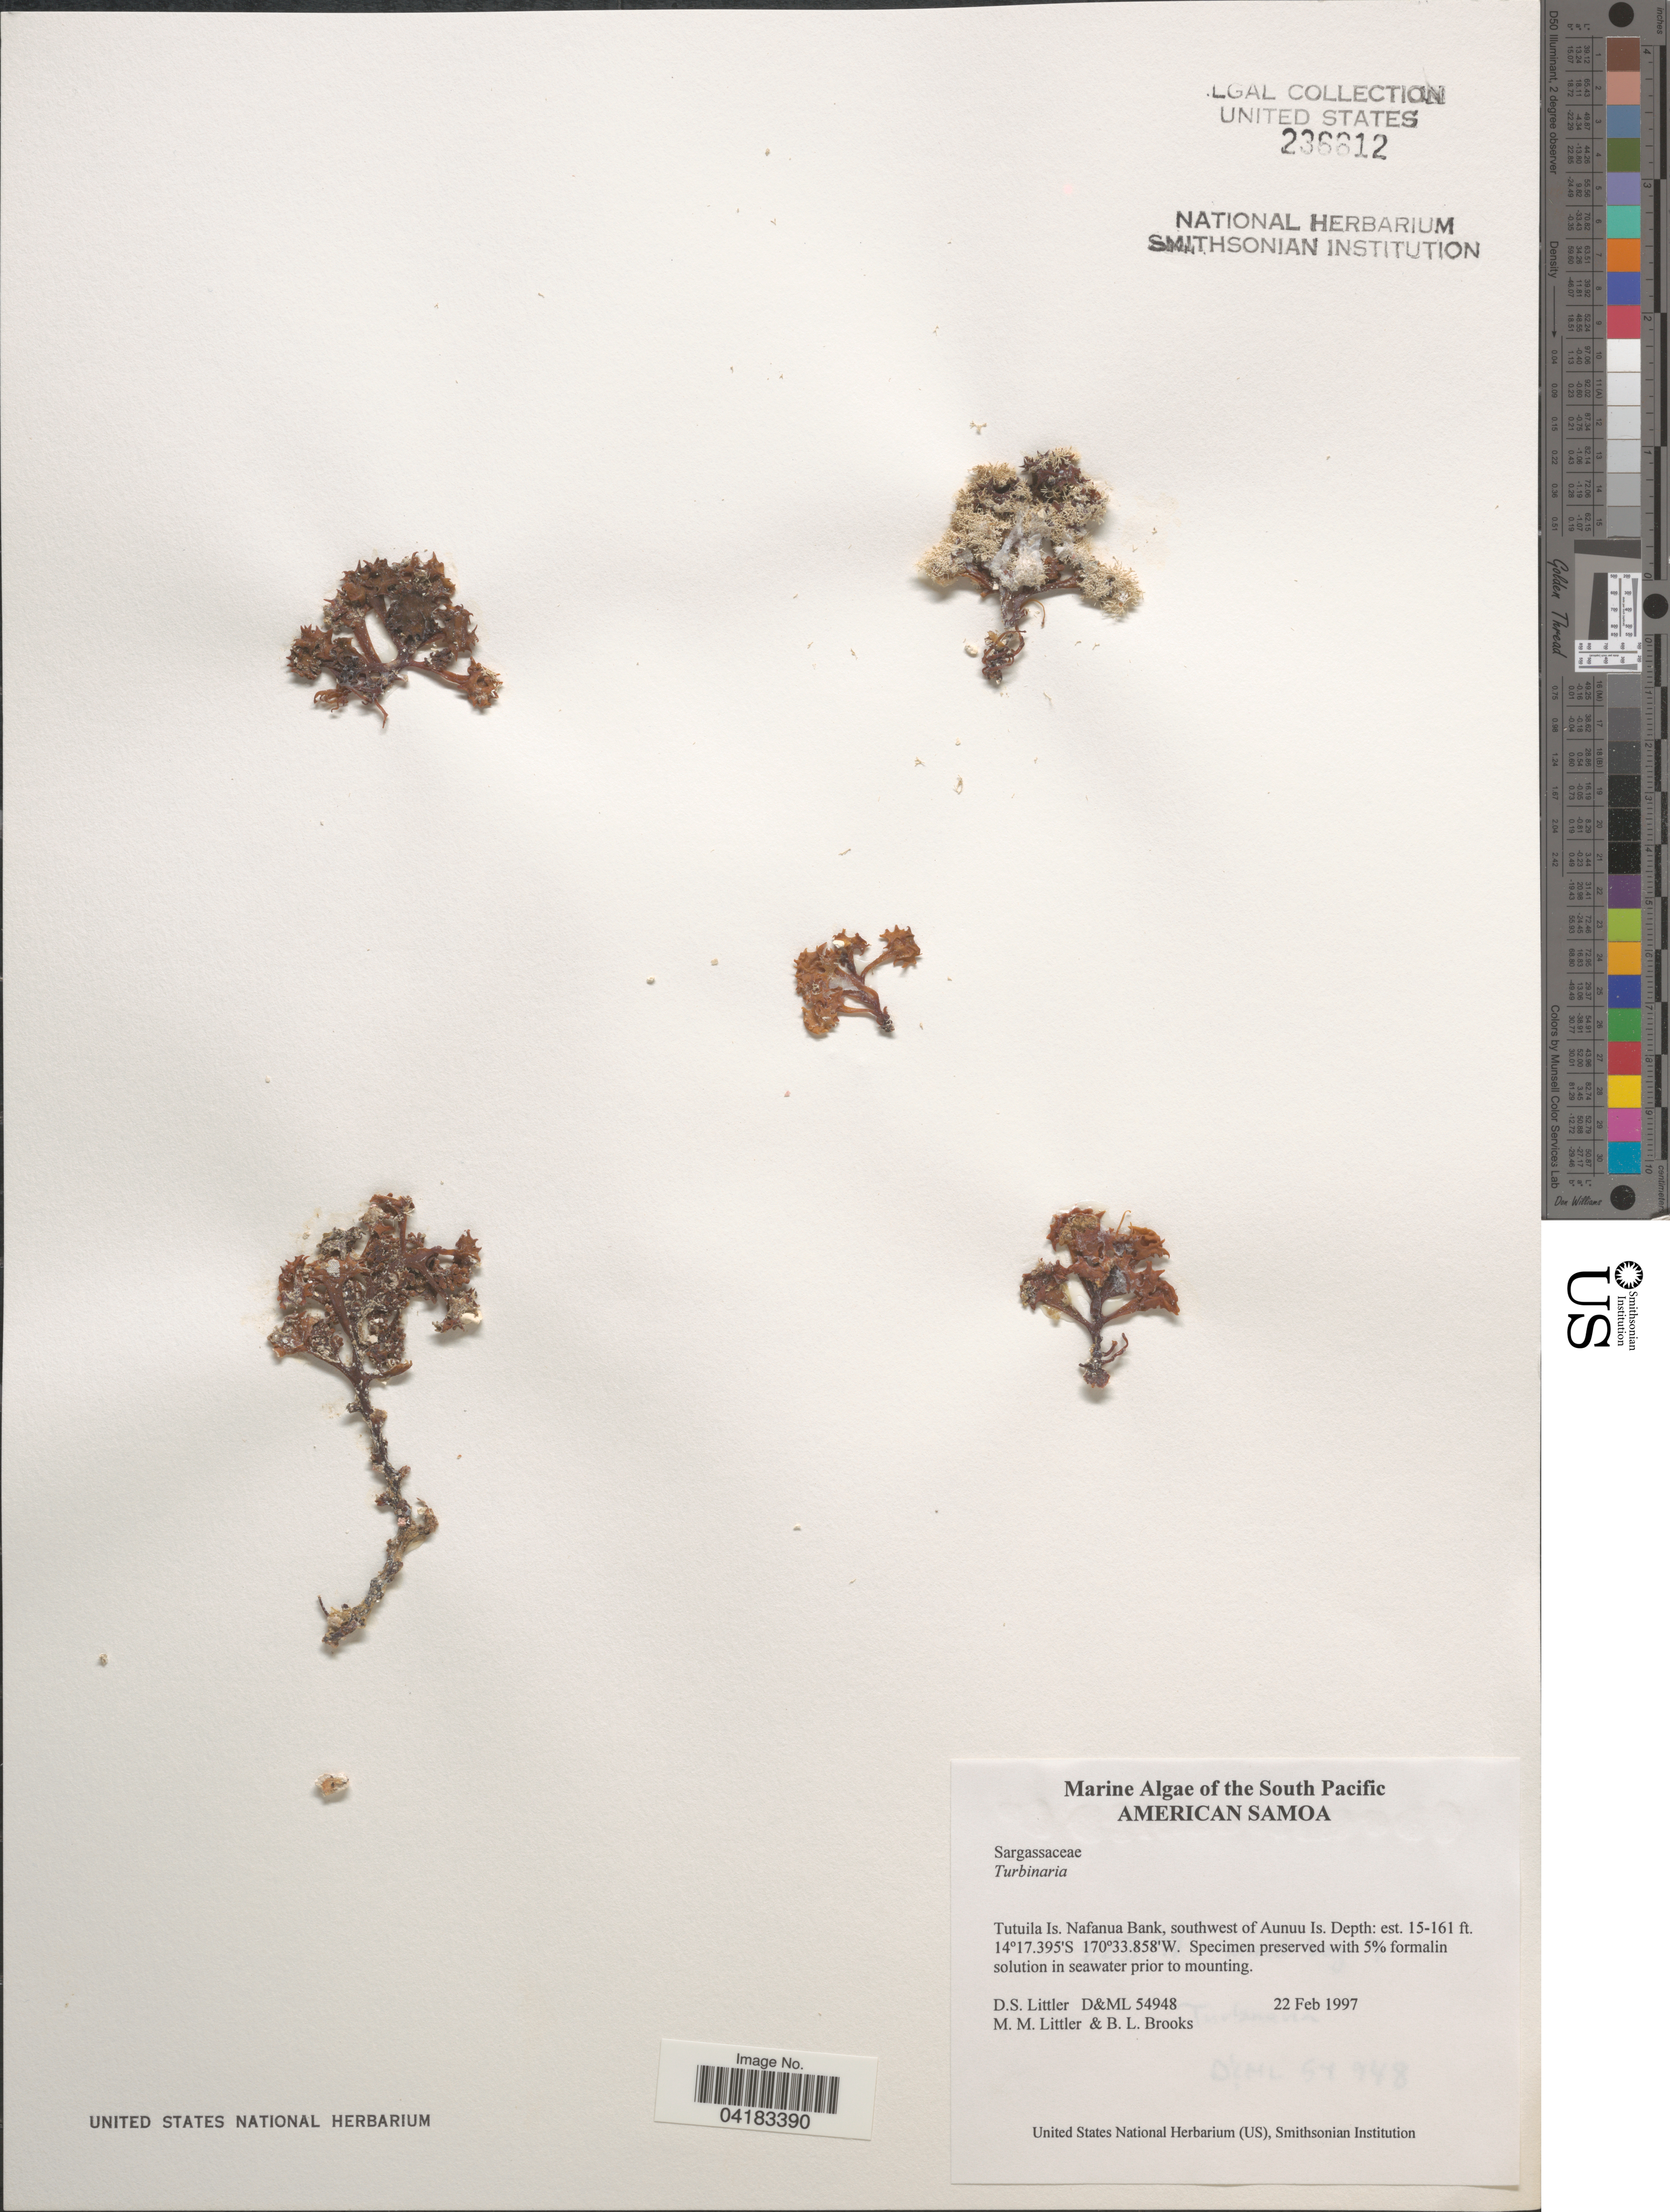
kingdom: Chromista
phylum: Ochrophyta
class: Phaeophyceae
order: Fucales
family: Sargassaceae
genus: Turbinaria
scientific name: Turbinaria sp.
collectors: D. S. Littler & B. Brooks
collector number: D&ML54948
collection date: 1997-02-22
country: American Samoa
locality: South Pacific. Tutuila Is. Nafanua Bank, southwest of Aunuu Is.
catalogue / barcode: US 236612